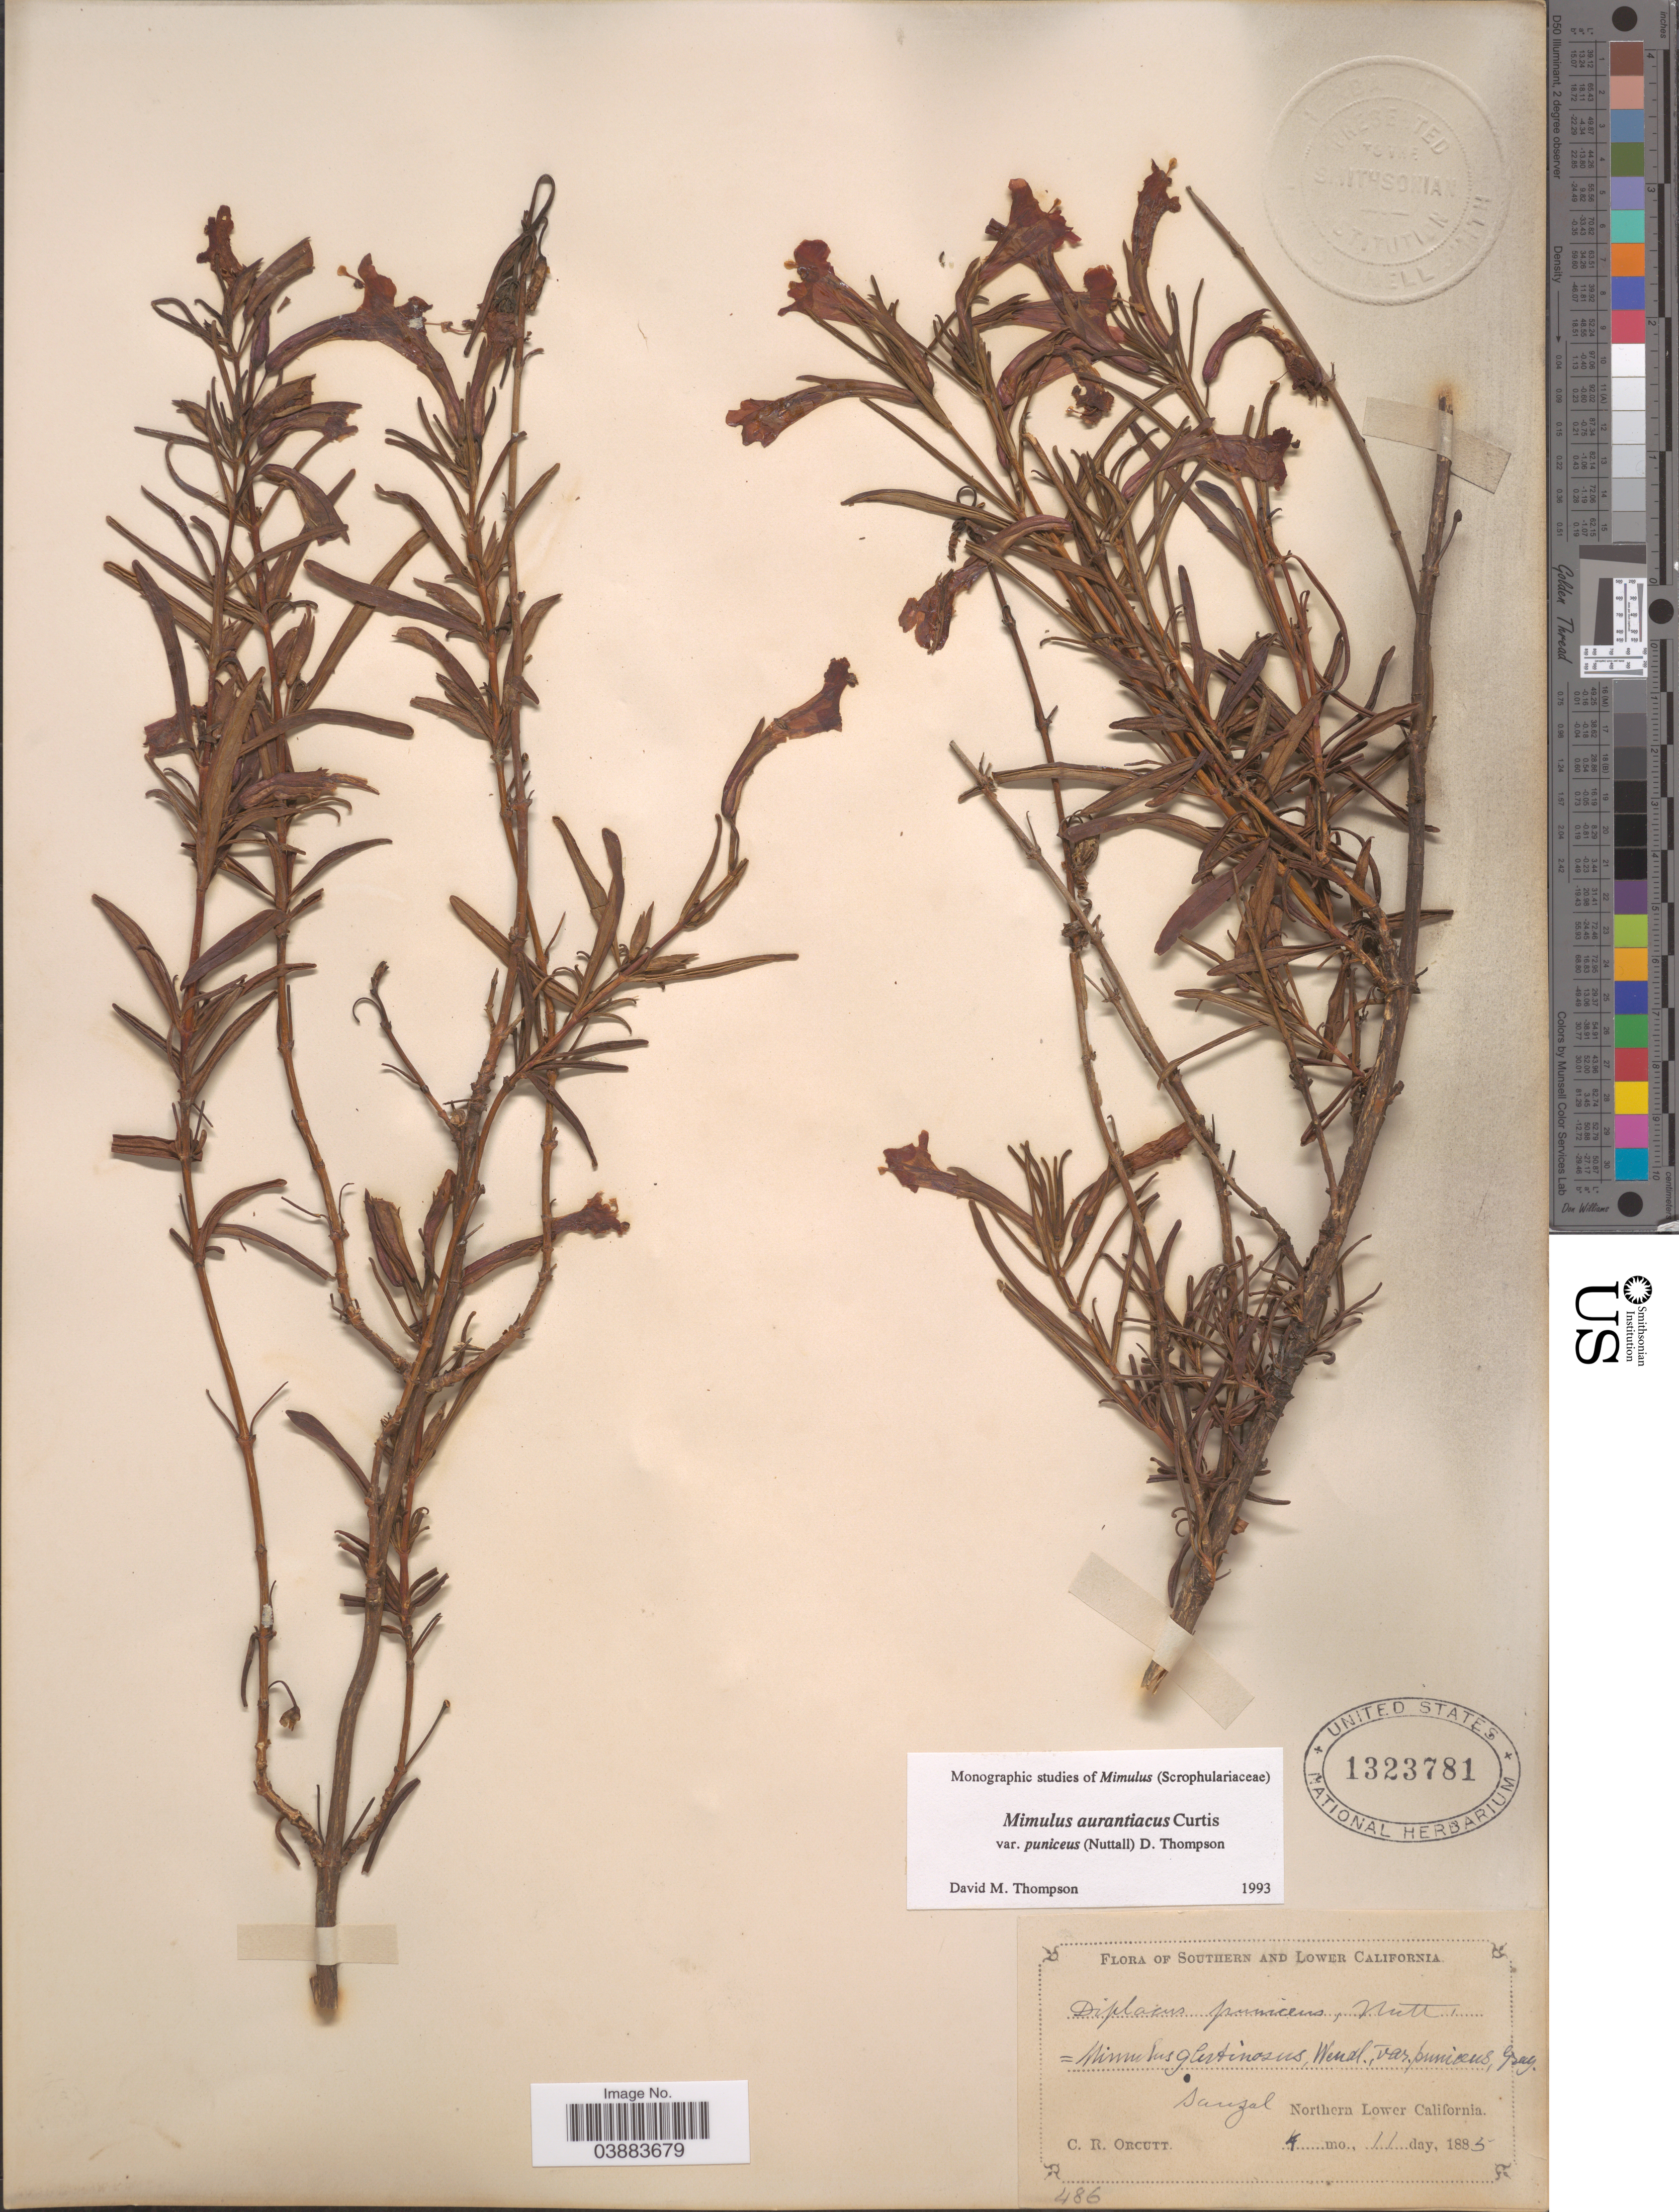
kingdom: Plantae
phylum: Tracheophyta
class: Magnoliopsida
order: Lamiales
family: Phrymaceae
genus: Diplacus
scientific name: Diplacus aurantiacus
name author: (Curtis) Jeps.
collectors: C. R. Orcutt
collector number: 486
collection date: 1885-04-11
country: Mexico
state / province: Baja California Norte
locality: Sauzal Northern Lower California.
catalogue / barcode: US 1323781